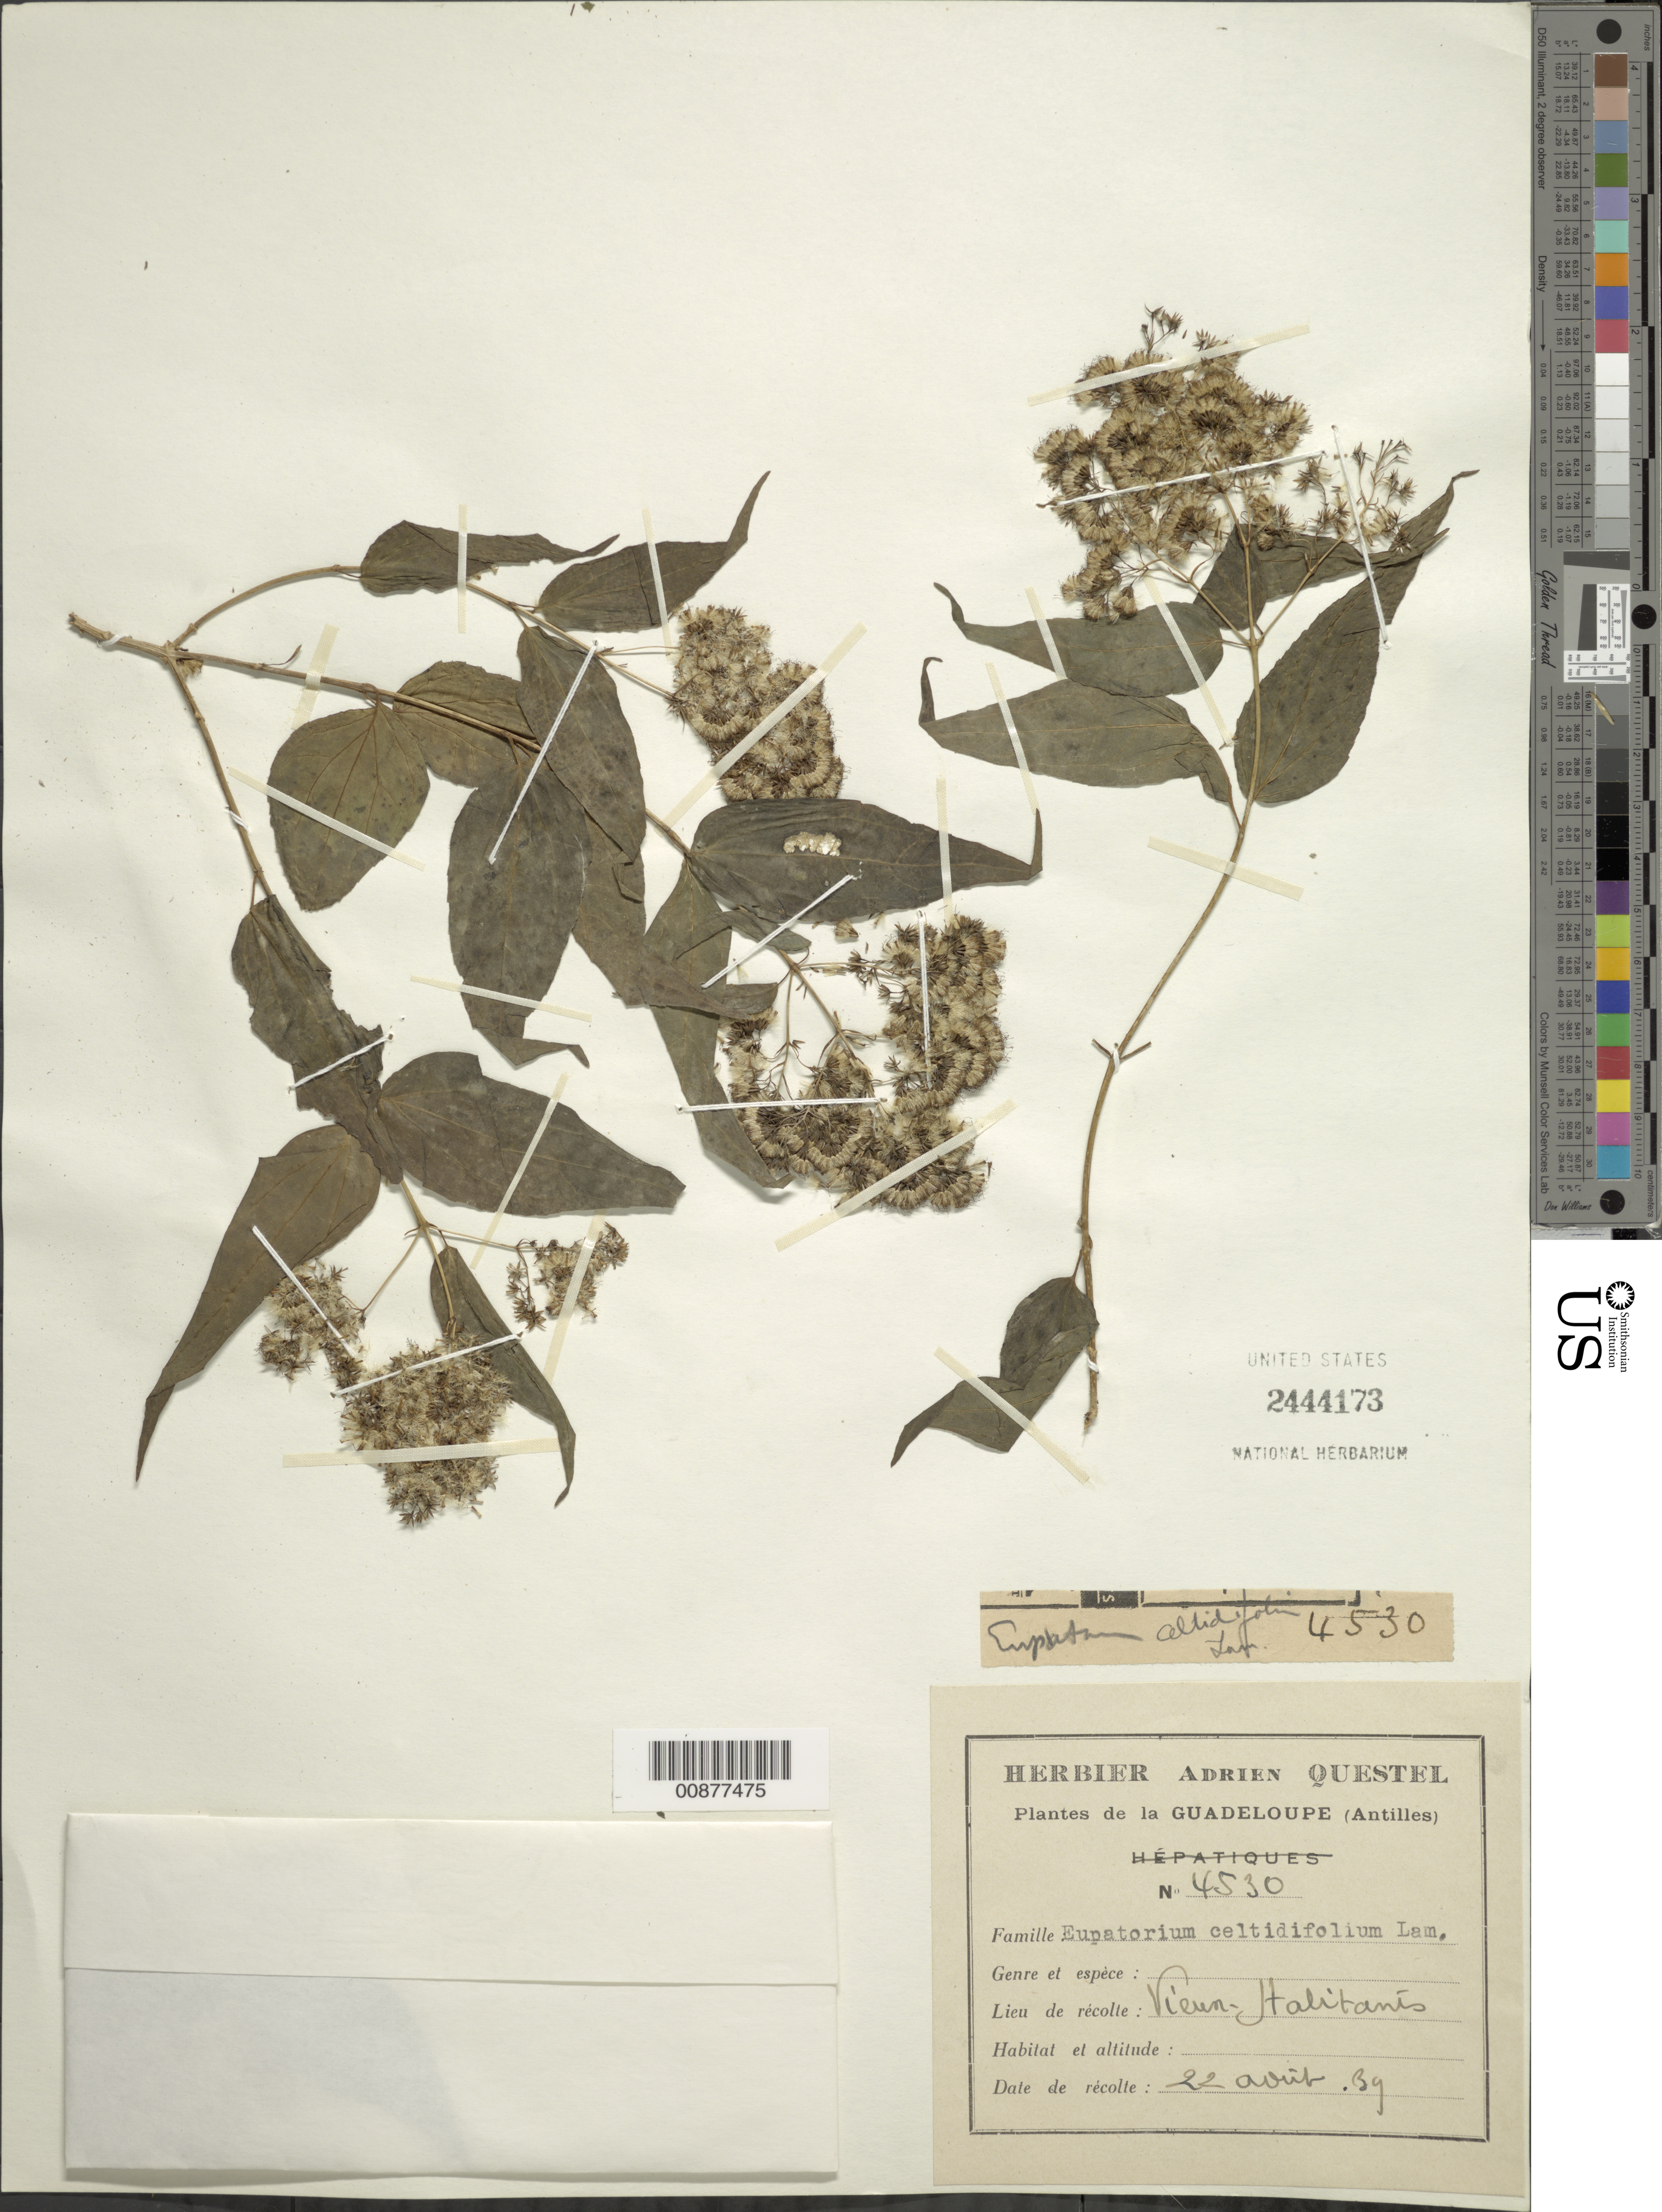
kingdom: Plantae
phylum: Tracheophyta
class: Magnoliopsida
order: Asterales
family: Asteraceae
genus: Koanophyllon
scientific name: Koanophyllon celtidifolium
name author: (Lam.) R.M. King & H. Rob.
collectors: A. Questel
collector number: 4530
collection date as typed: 22 Apr 1939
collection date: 1939-04-22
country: Guadeloupe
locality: Vieun-Halitants sp?)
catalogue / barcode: US 2444173